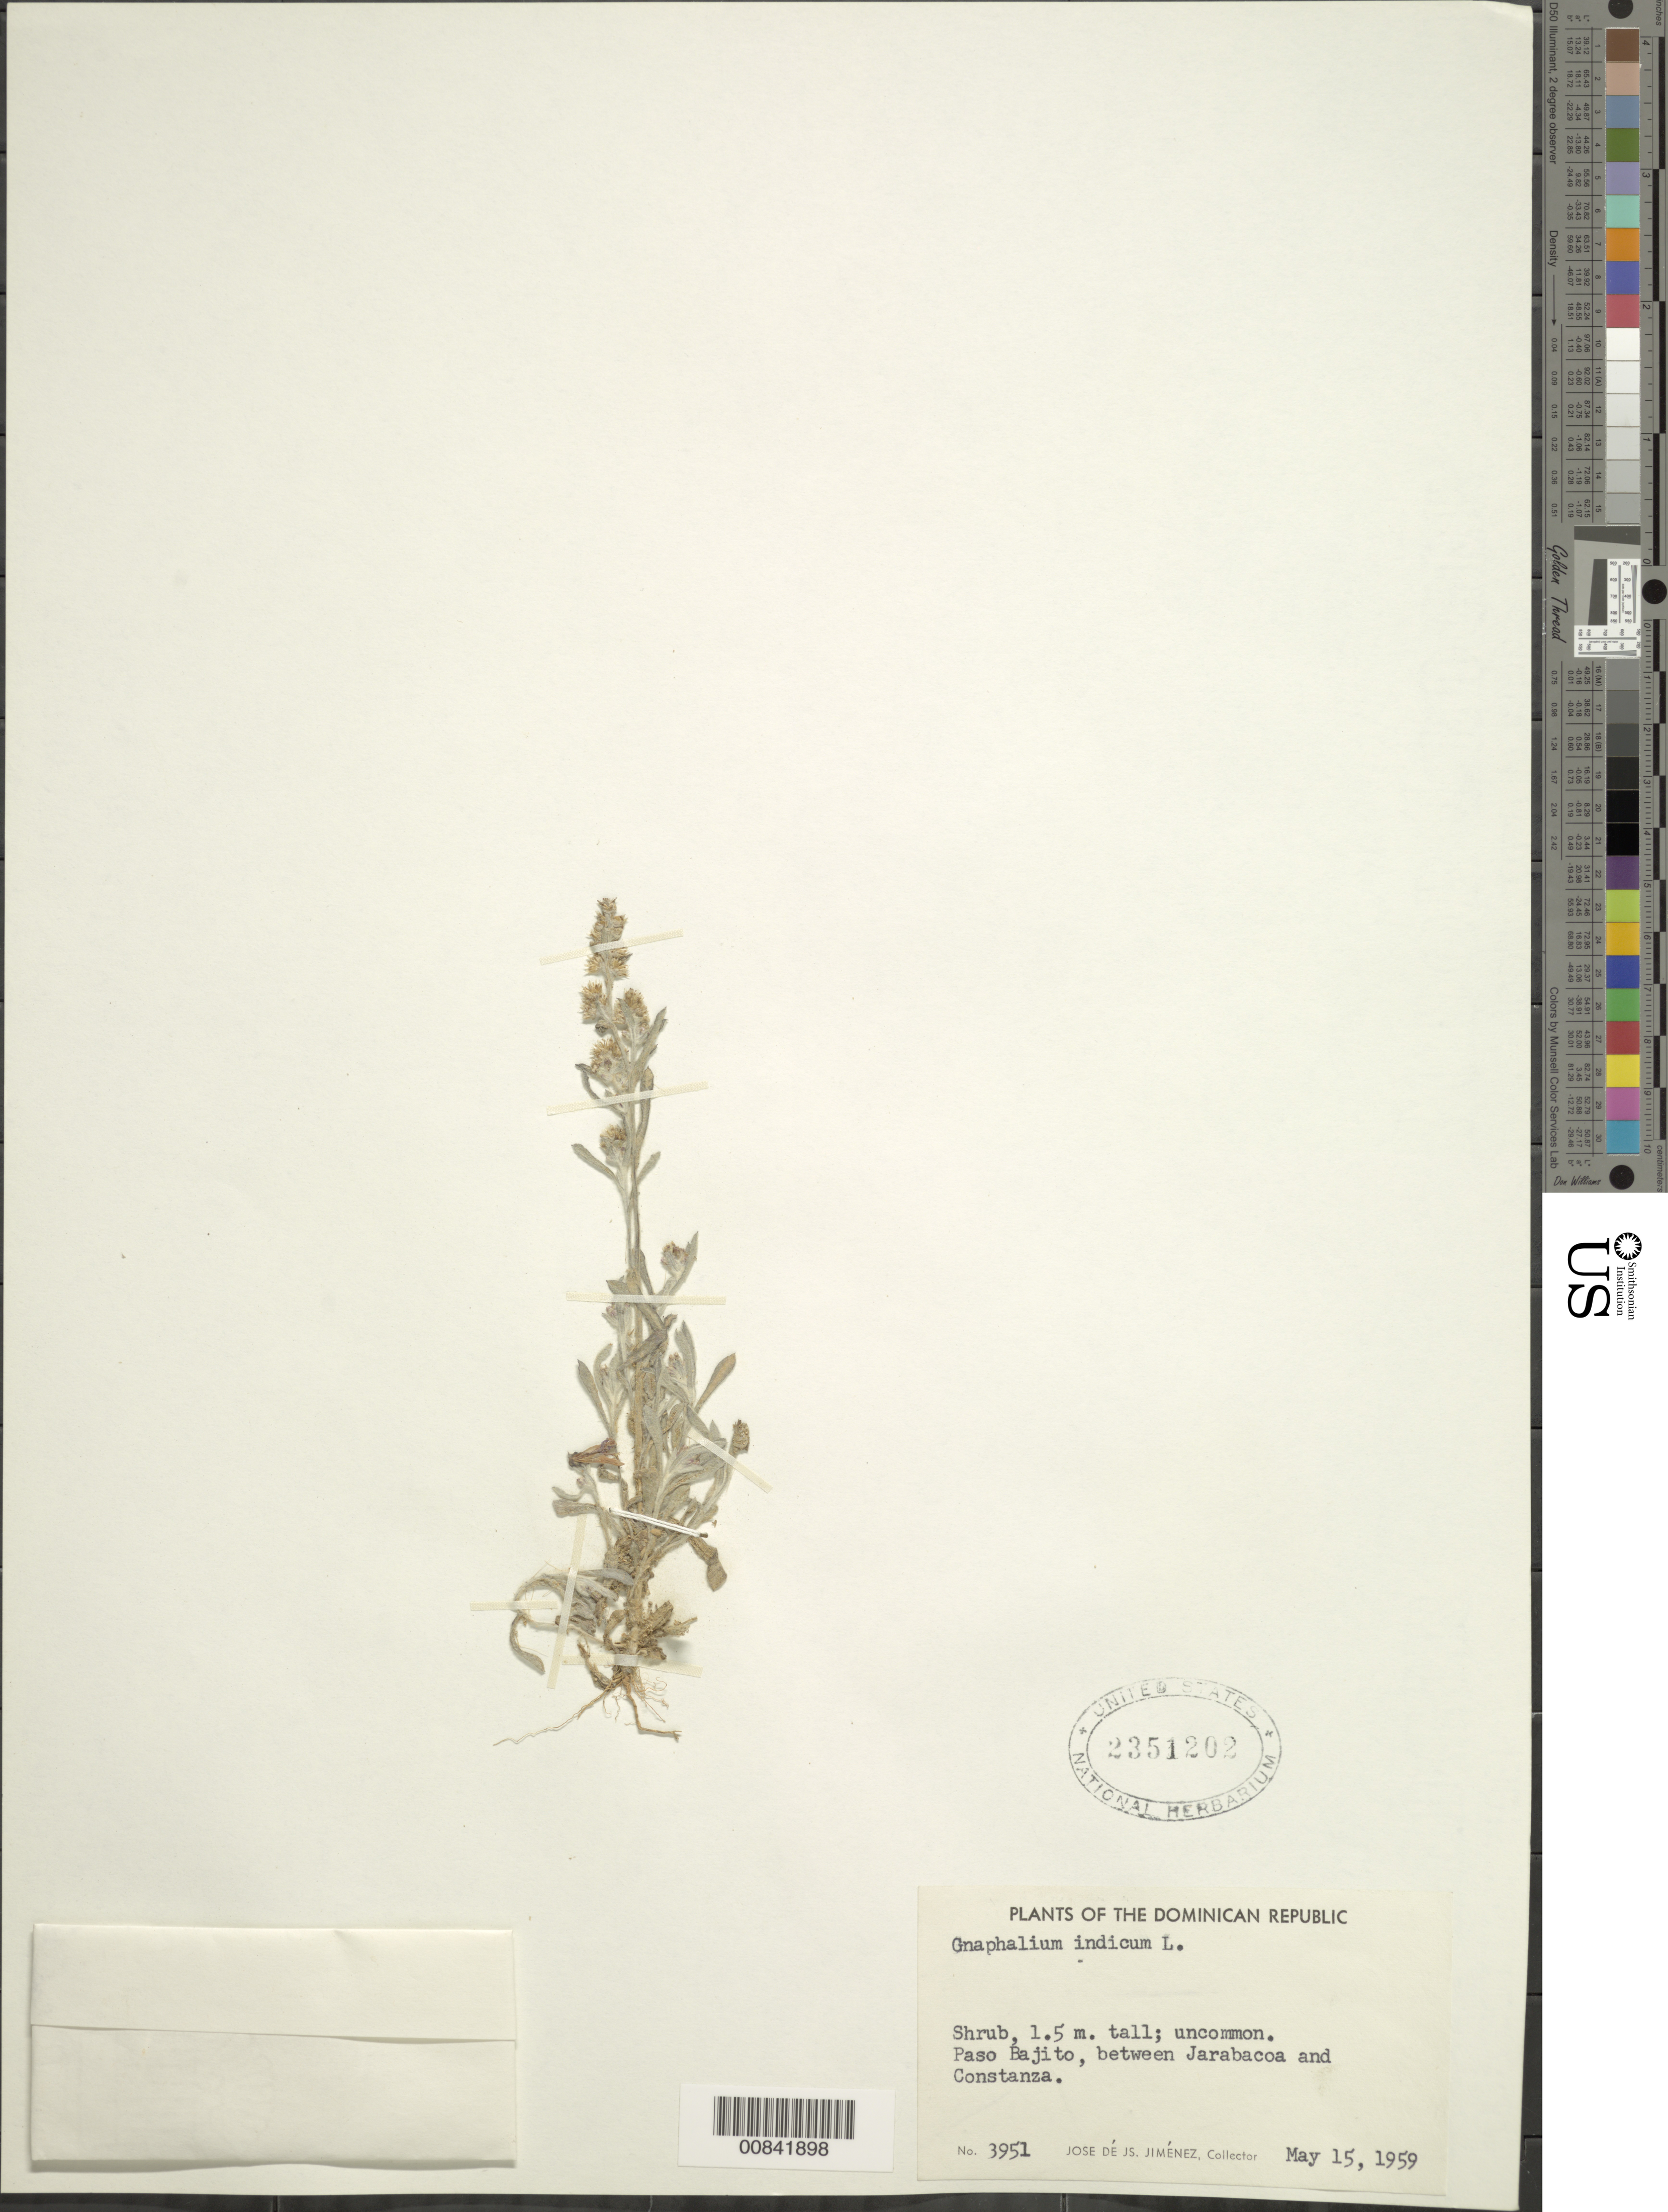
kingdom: Plantae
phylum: Tracheophyta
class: Magnoliopsida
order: Asterales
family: Asteraceae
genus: Helichrysum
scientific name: Helichrysum indicum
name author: (L.) Grierson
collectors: J. J. Jiménez Almonte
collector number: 3951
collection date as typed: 25 May 1959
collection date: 1959-05-25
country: Dominican Republic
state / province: La Vega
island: Hispaniola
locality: Paso Bajito, between Jarabacoa and Constanza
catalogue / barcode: US 2351202